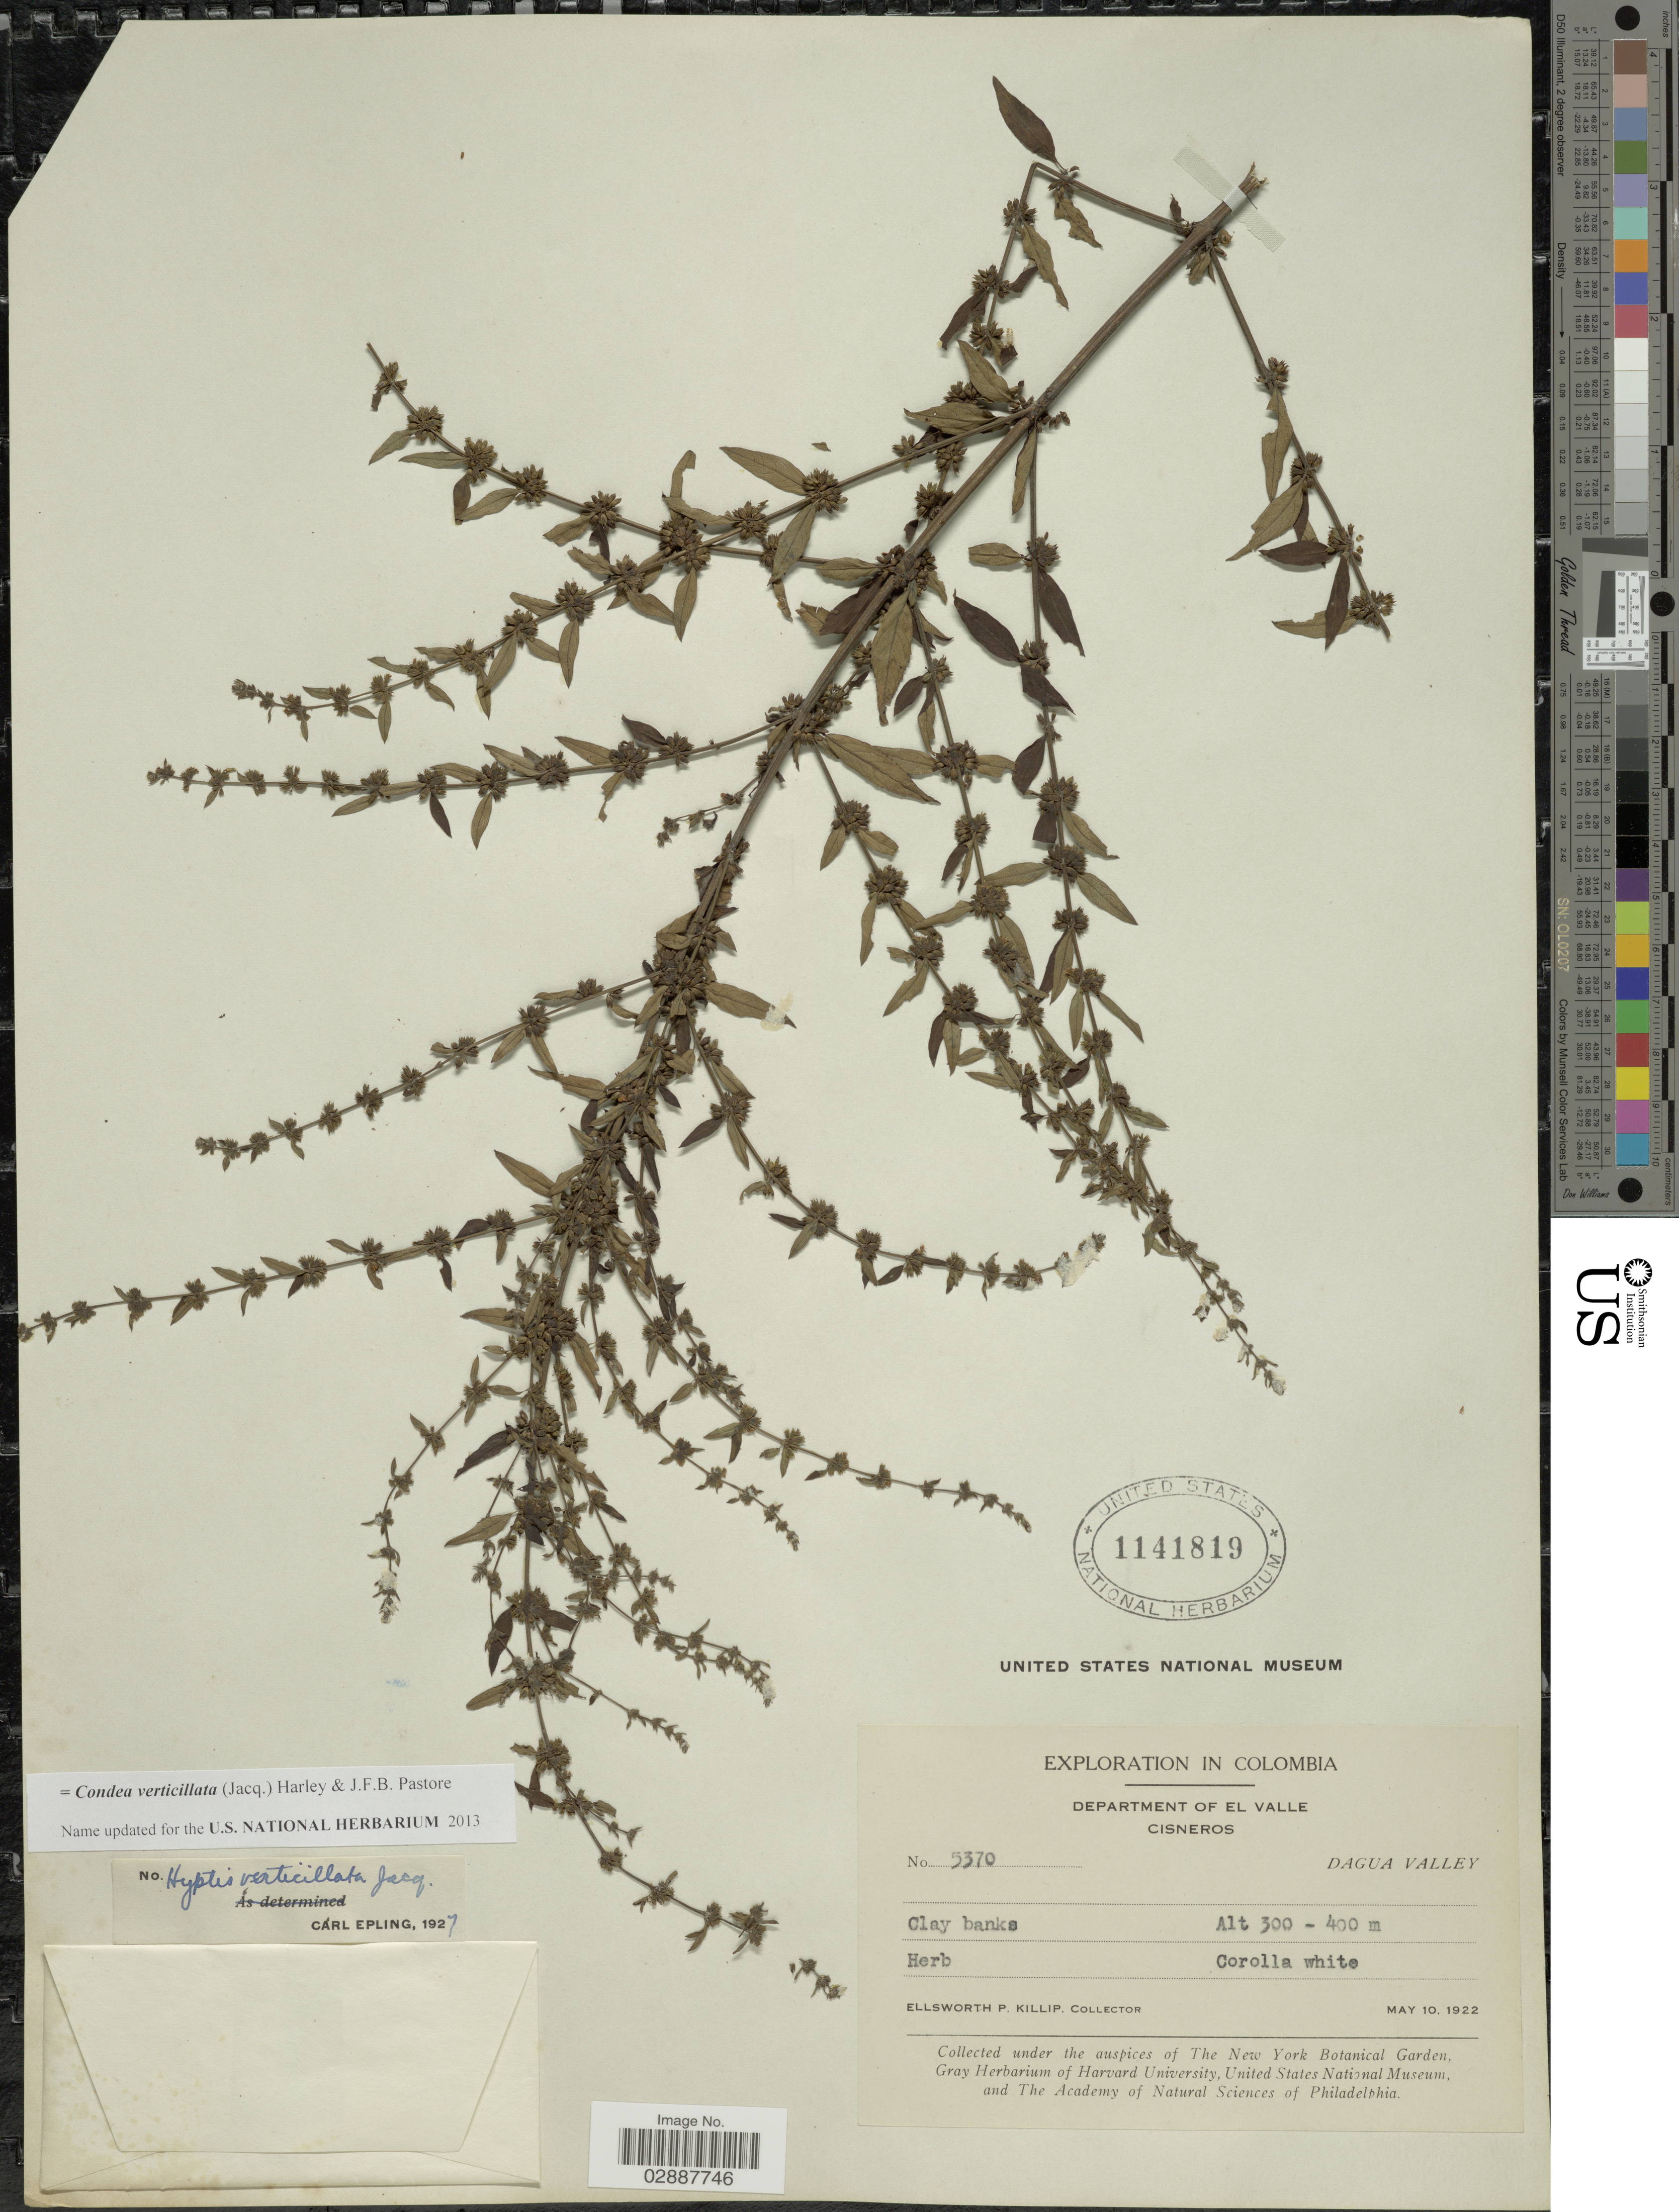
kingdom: Plantae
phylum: Tracheophyta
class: Magnoliopsida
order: Lamiales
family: Lamiaceae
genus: Condea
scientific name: Condea verticillata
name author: (Jacq.) Harley & J.F.B. Pastore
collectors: E. P. Killip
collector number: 5370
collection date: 1922-05-10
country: Colombia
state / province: Valle del Cauca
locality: Department of El Valle. Dagua Valley.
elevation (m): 300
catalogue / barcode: US 1141819